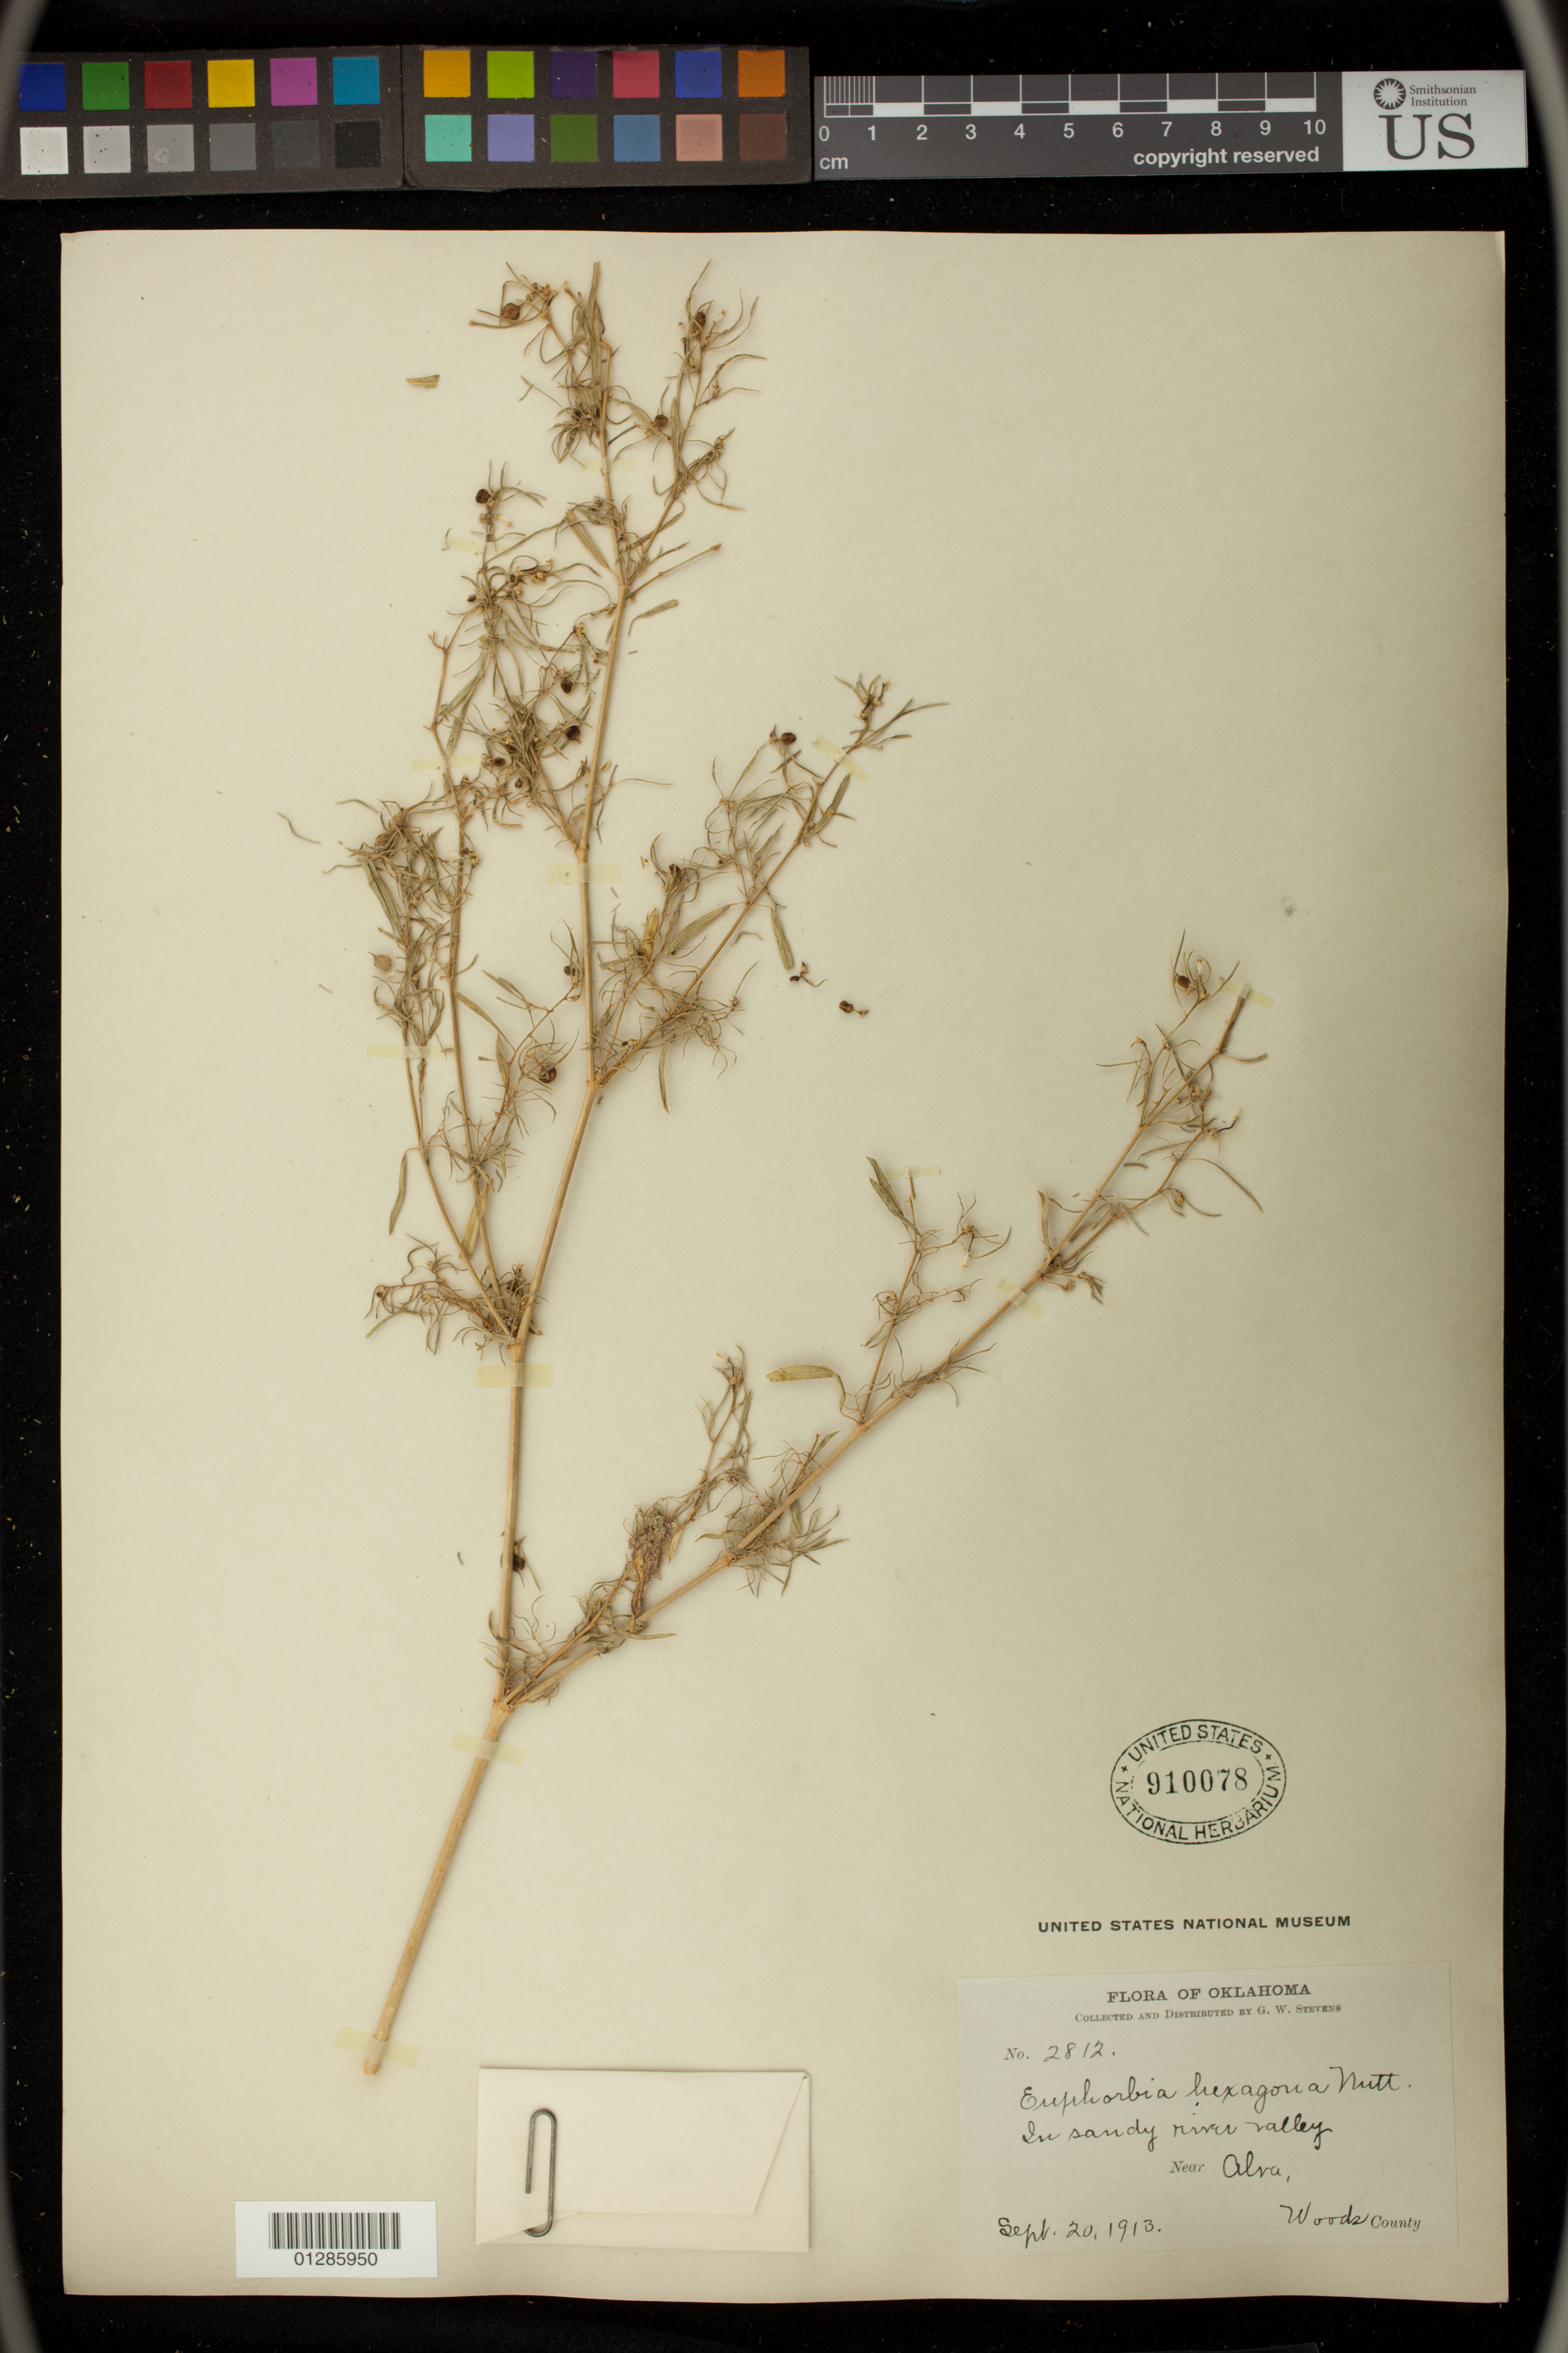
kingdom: Plantae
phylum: Tracheophyta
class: Magnoliopsida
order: Malpighiales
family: Euphorbiaceae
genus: Euphorbia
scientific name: Euphorbia hexagona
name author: Nutt. ex Spreng.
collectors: G. W. Stevens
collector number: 2812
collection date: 1913-09-20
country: United States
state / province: Oklahoma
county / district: Woods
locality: River valley near Alva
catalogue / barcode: US 910078